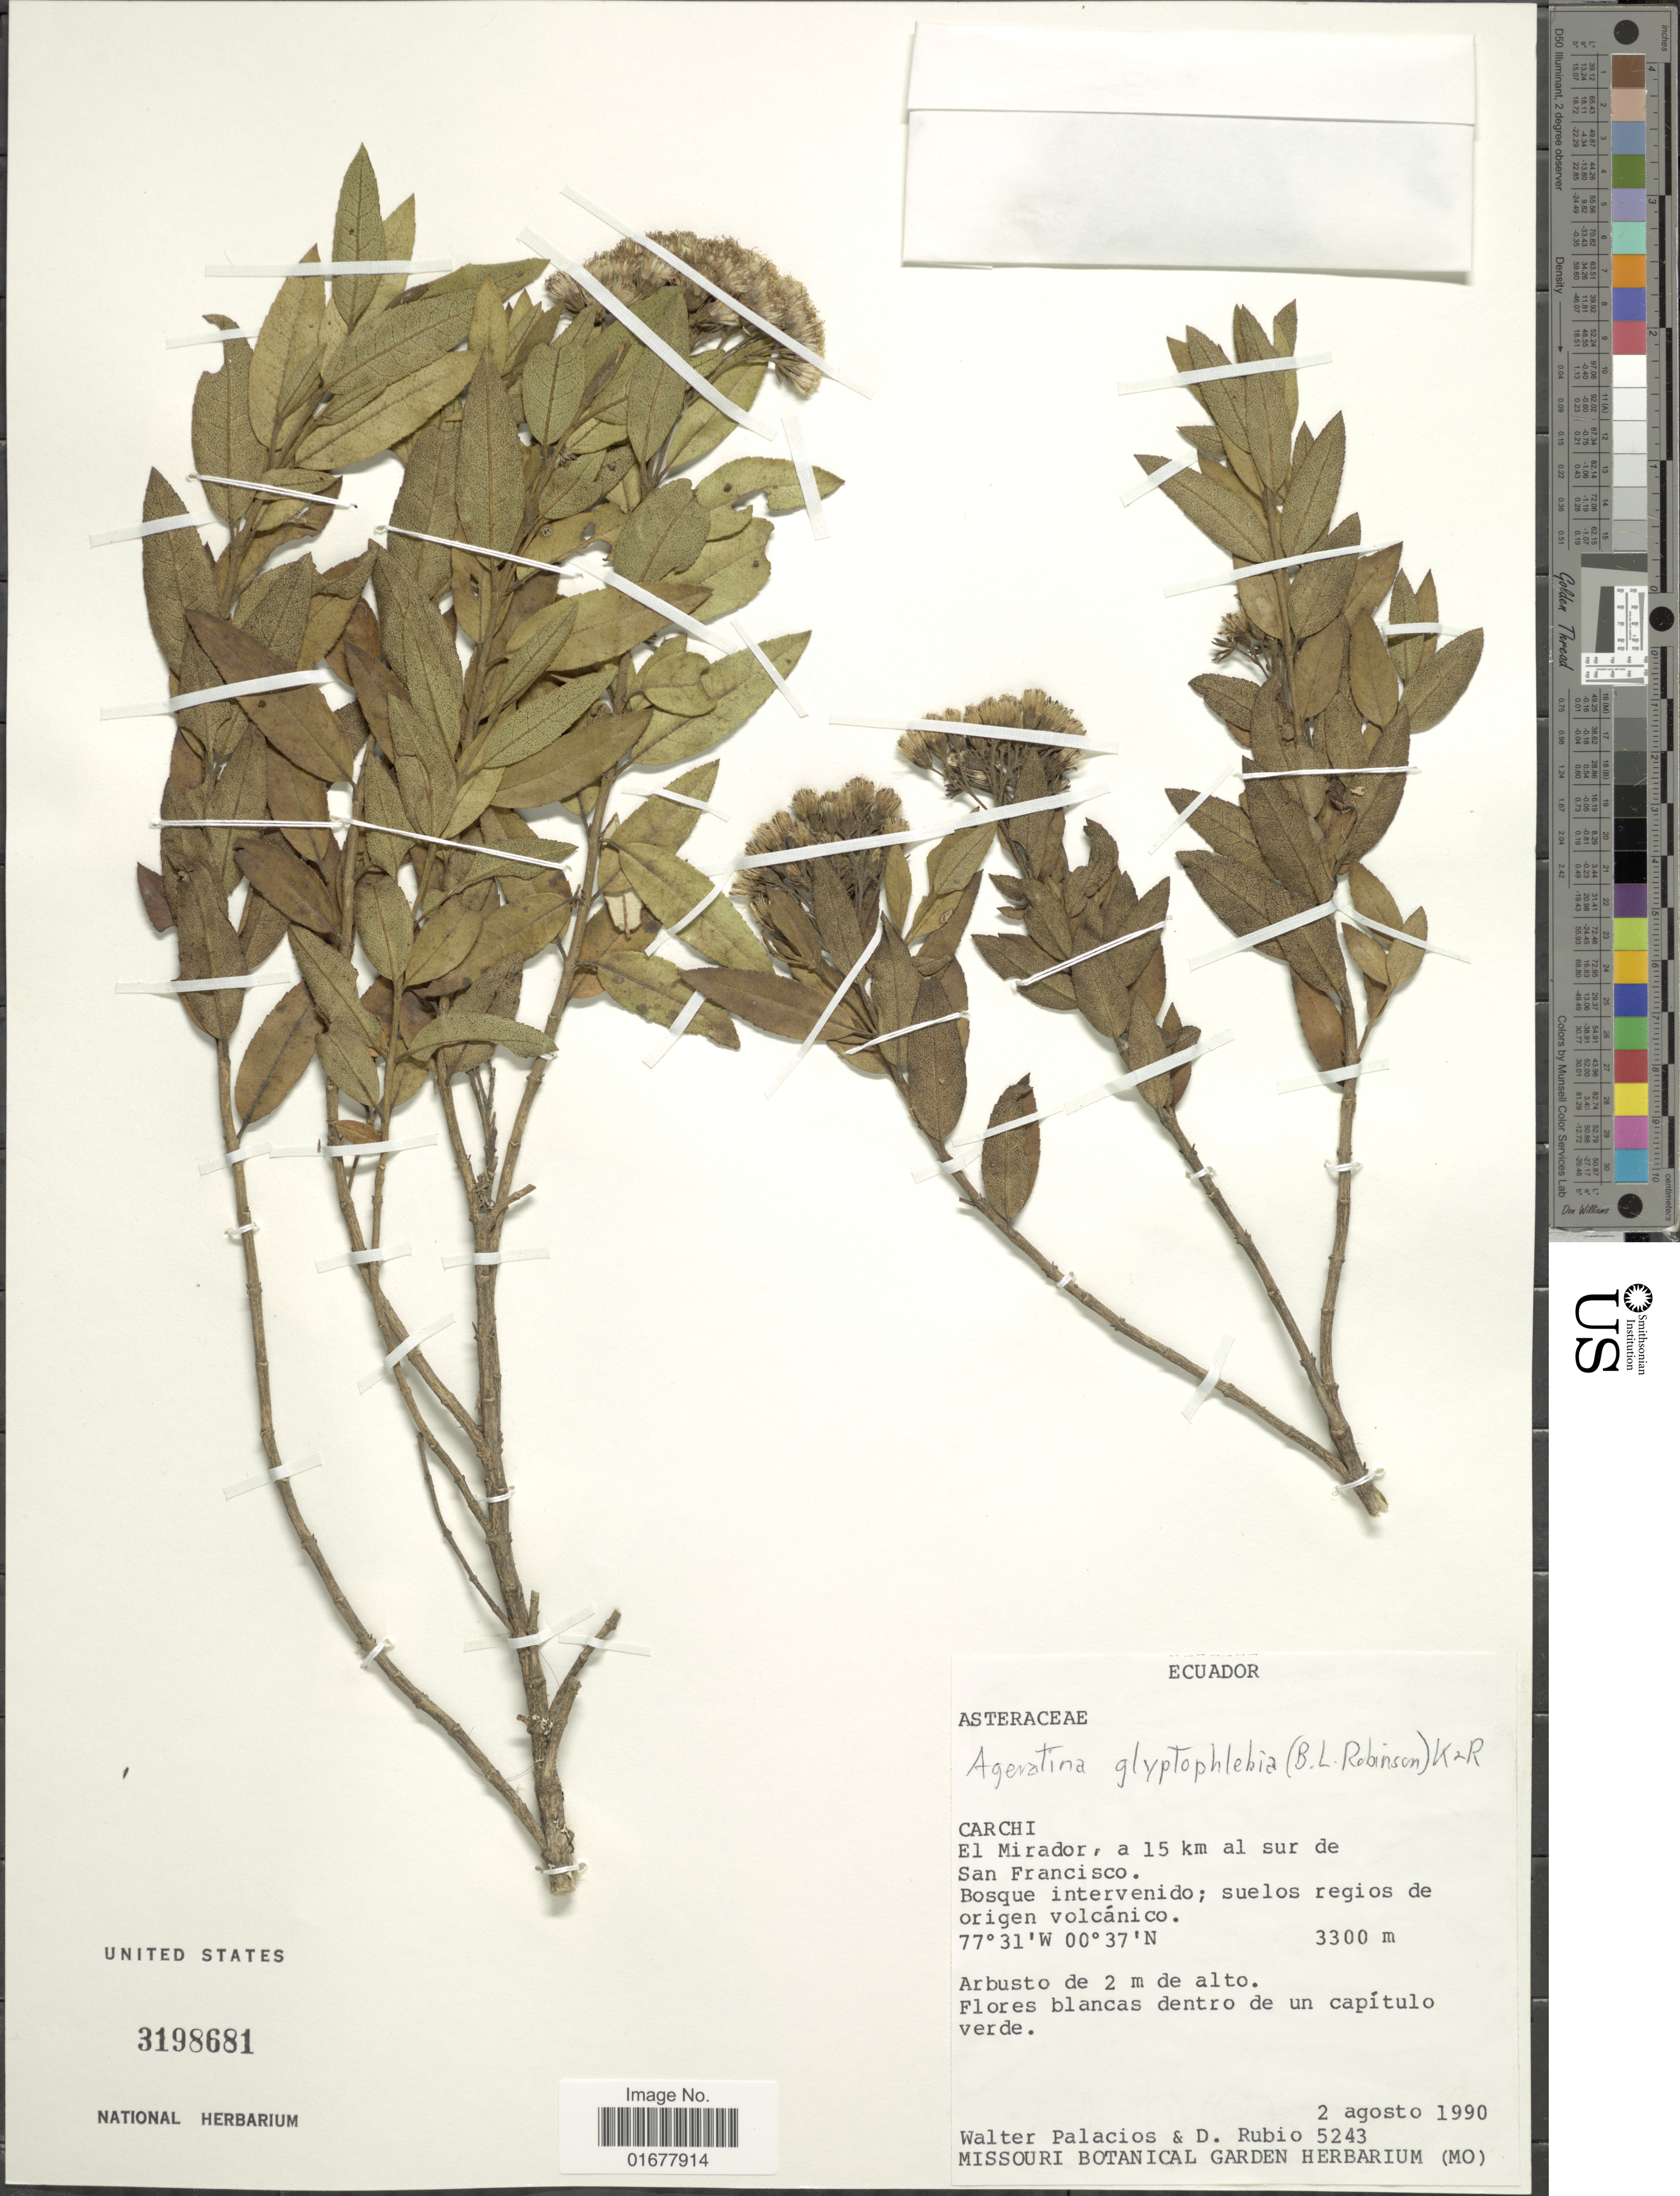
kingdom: Plantae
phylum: Tracheophyta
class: Magnoliopsida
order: Asterales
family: Asteraceae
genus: Ageratina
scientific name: Ageratina glyptophlebia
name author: (B.L. Rob.) R.M. King & H. Rob.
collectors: W. Palacios & D. Rubio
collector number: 5243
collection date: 1990-08-02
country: Ecuador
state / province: Carchi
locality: Carchi, El Mirador, a 15 km al sur de San Francisco, Bosque intervenido; suelos regios de origen volcanico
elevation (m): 3300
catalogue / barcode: US 3198681